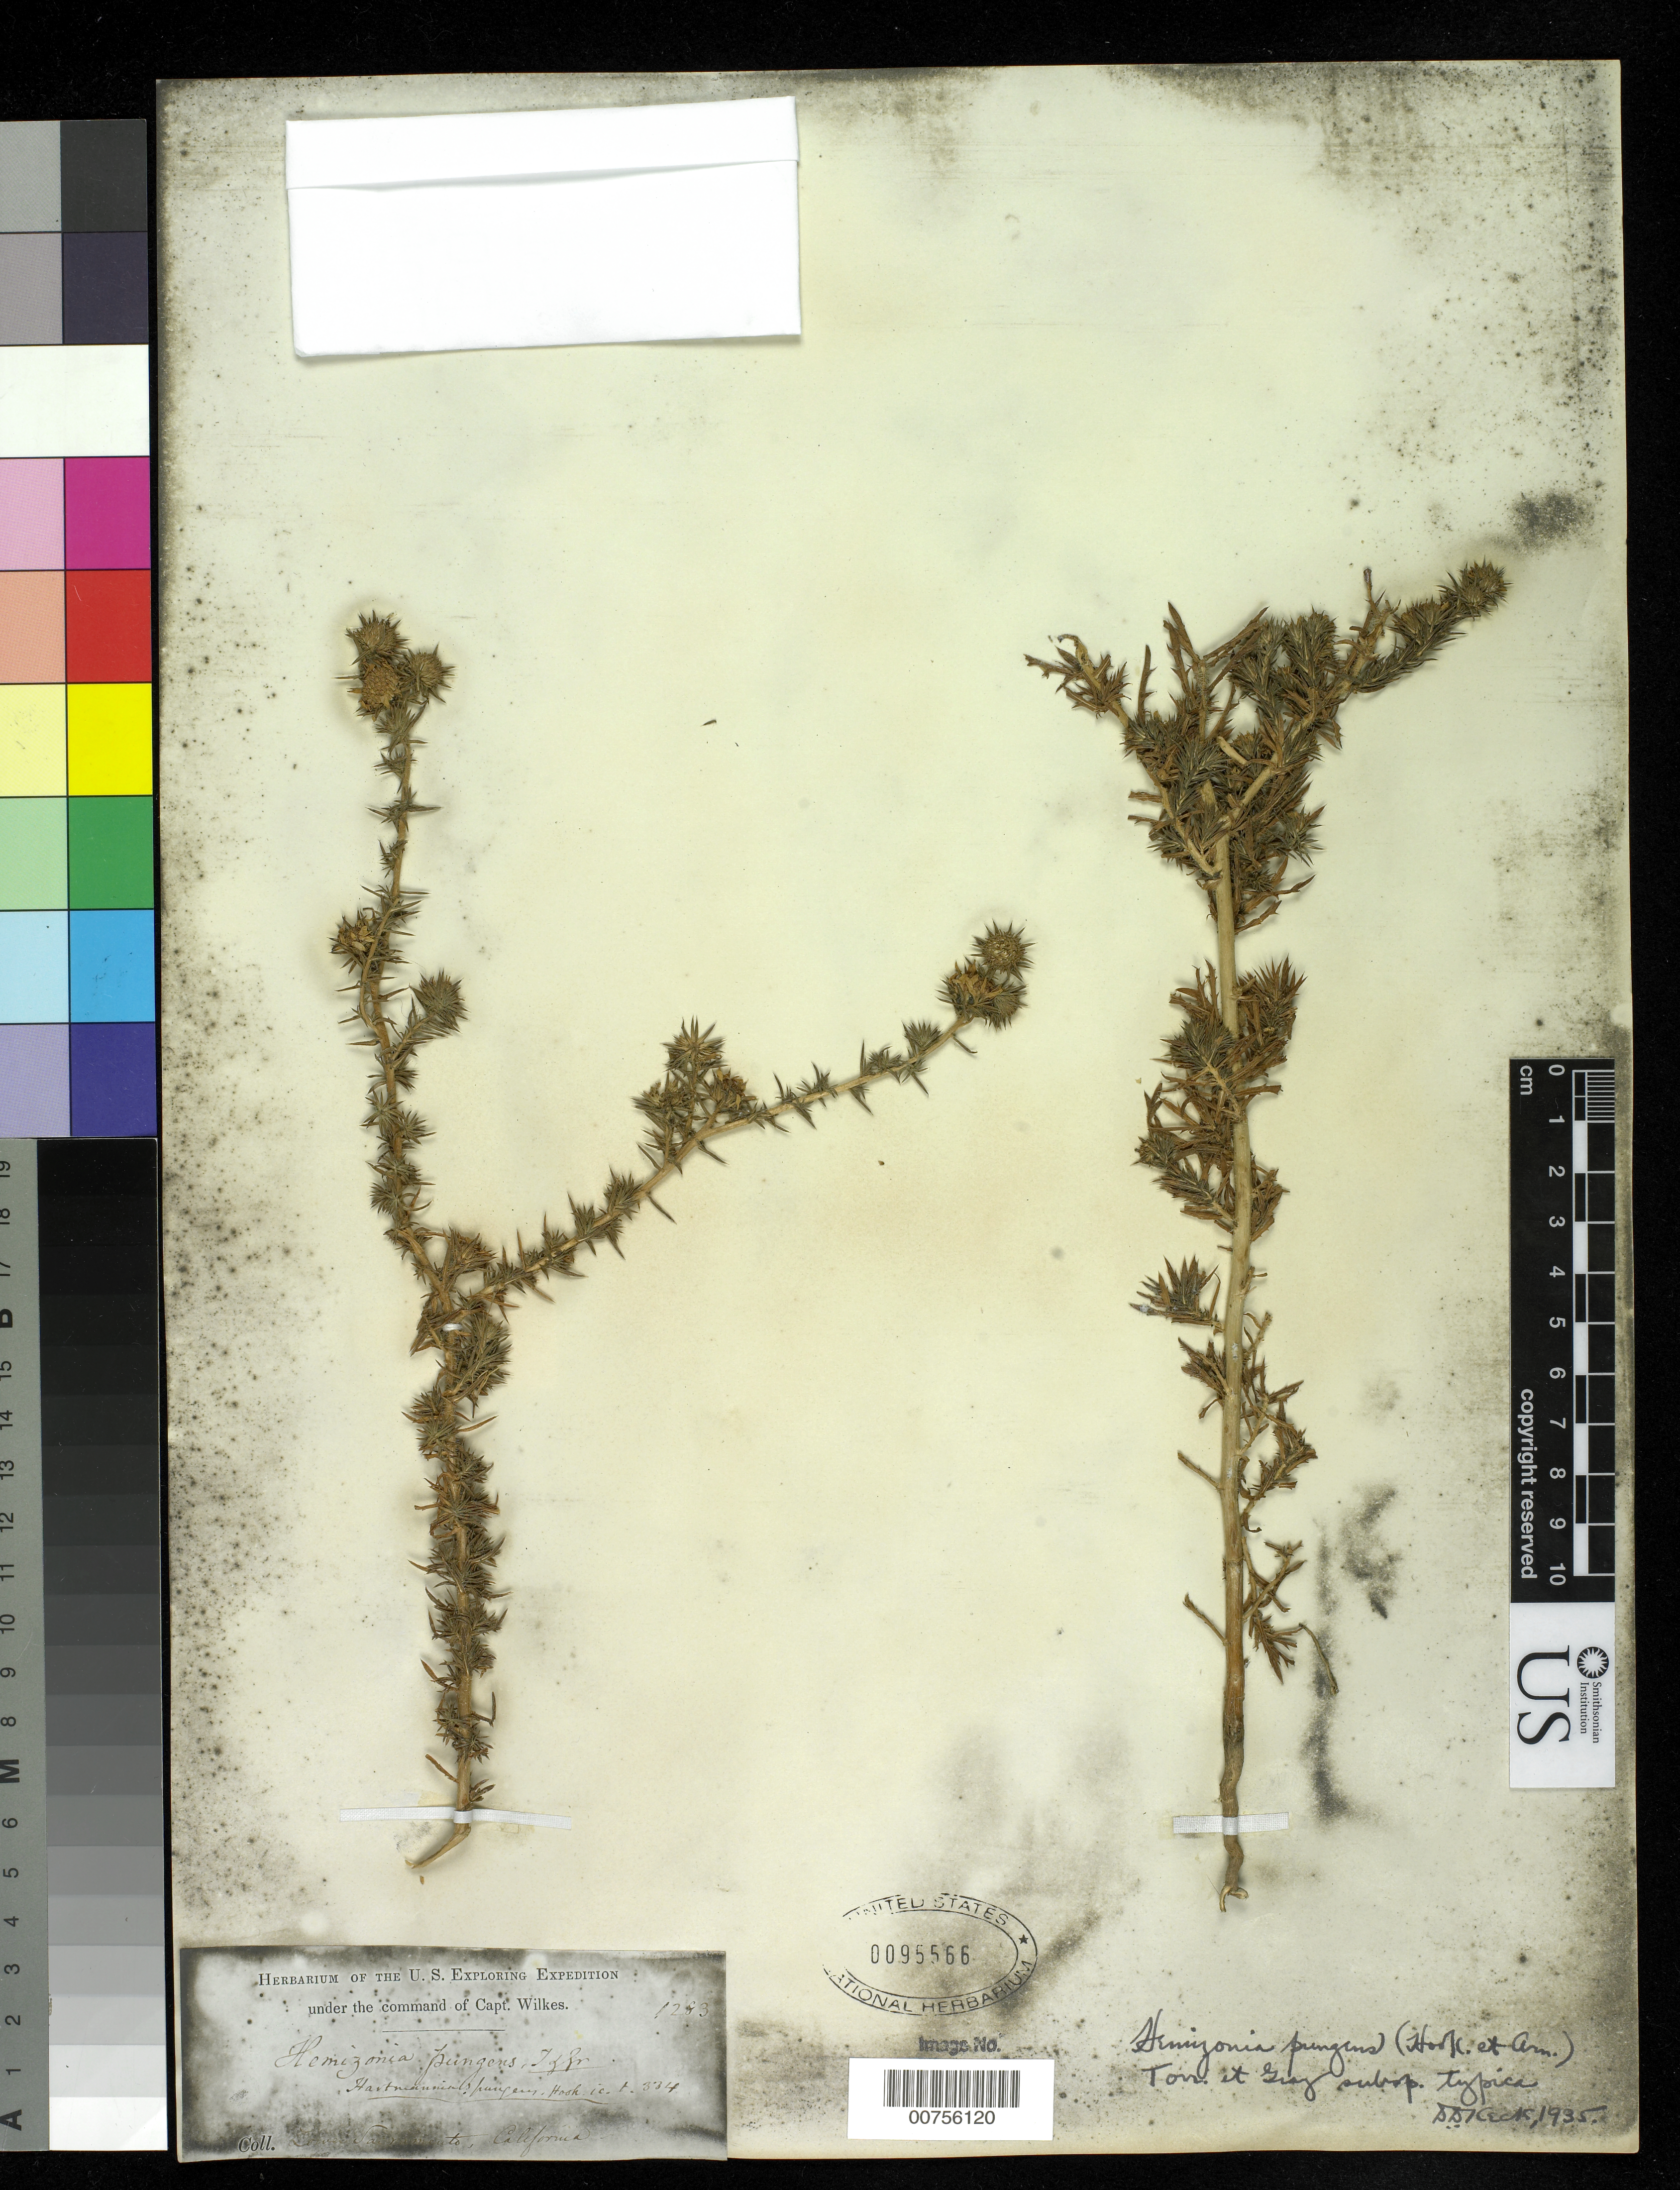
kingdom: Plantae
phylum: Tracheophyta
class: Magnoliopsida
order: Asterales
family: Asteraceae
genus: Hemizonia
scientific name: Hemizonia pungens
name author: (Hook. & Arn.) Torr. & A. Gray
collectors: Wilkes Explor. Exped.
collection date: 1838/1842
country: United States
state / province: California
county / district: Sacramento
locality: Lower Sacramento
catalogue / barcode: US 95566